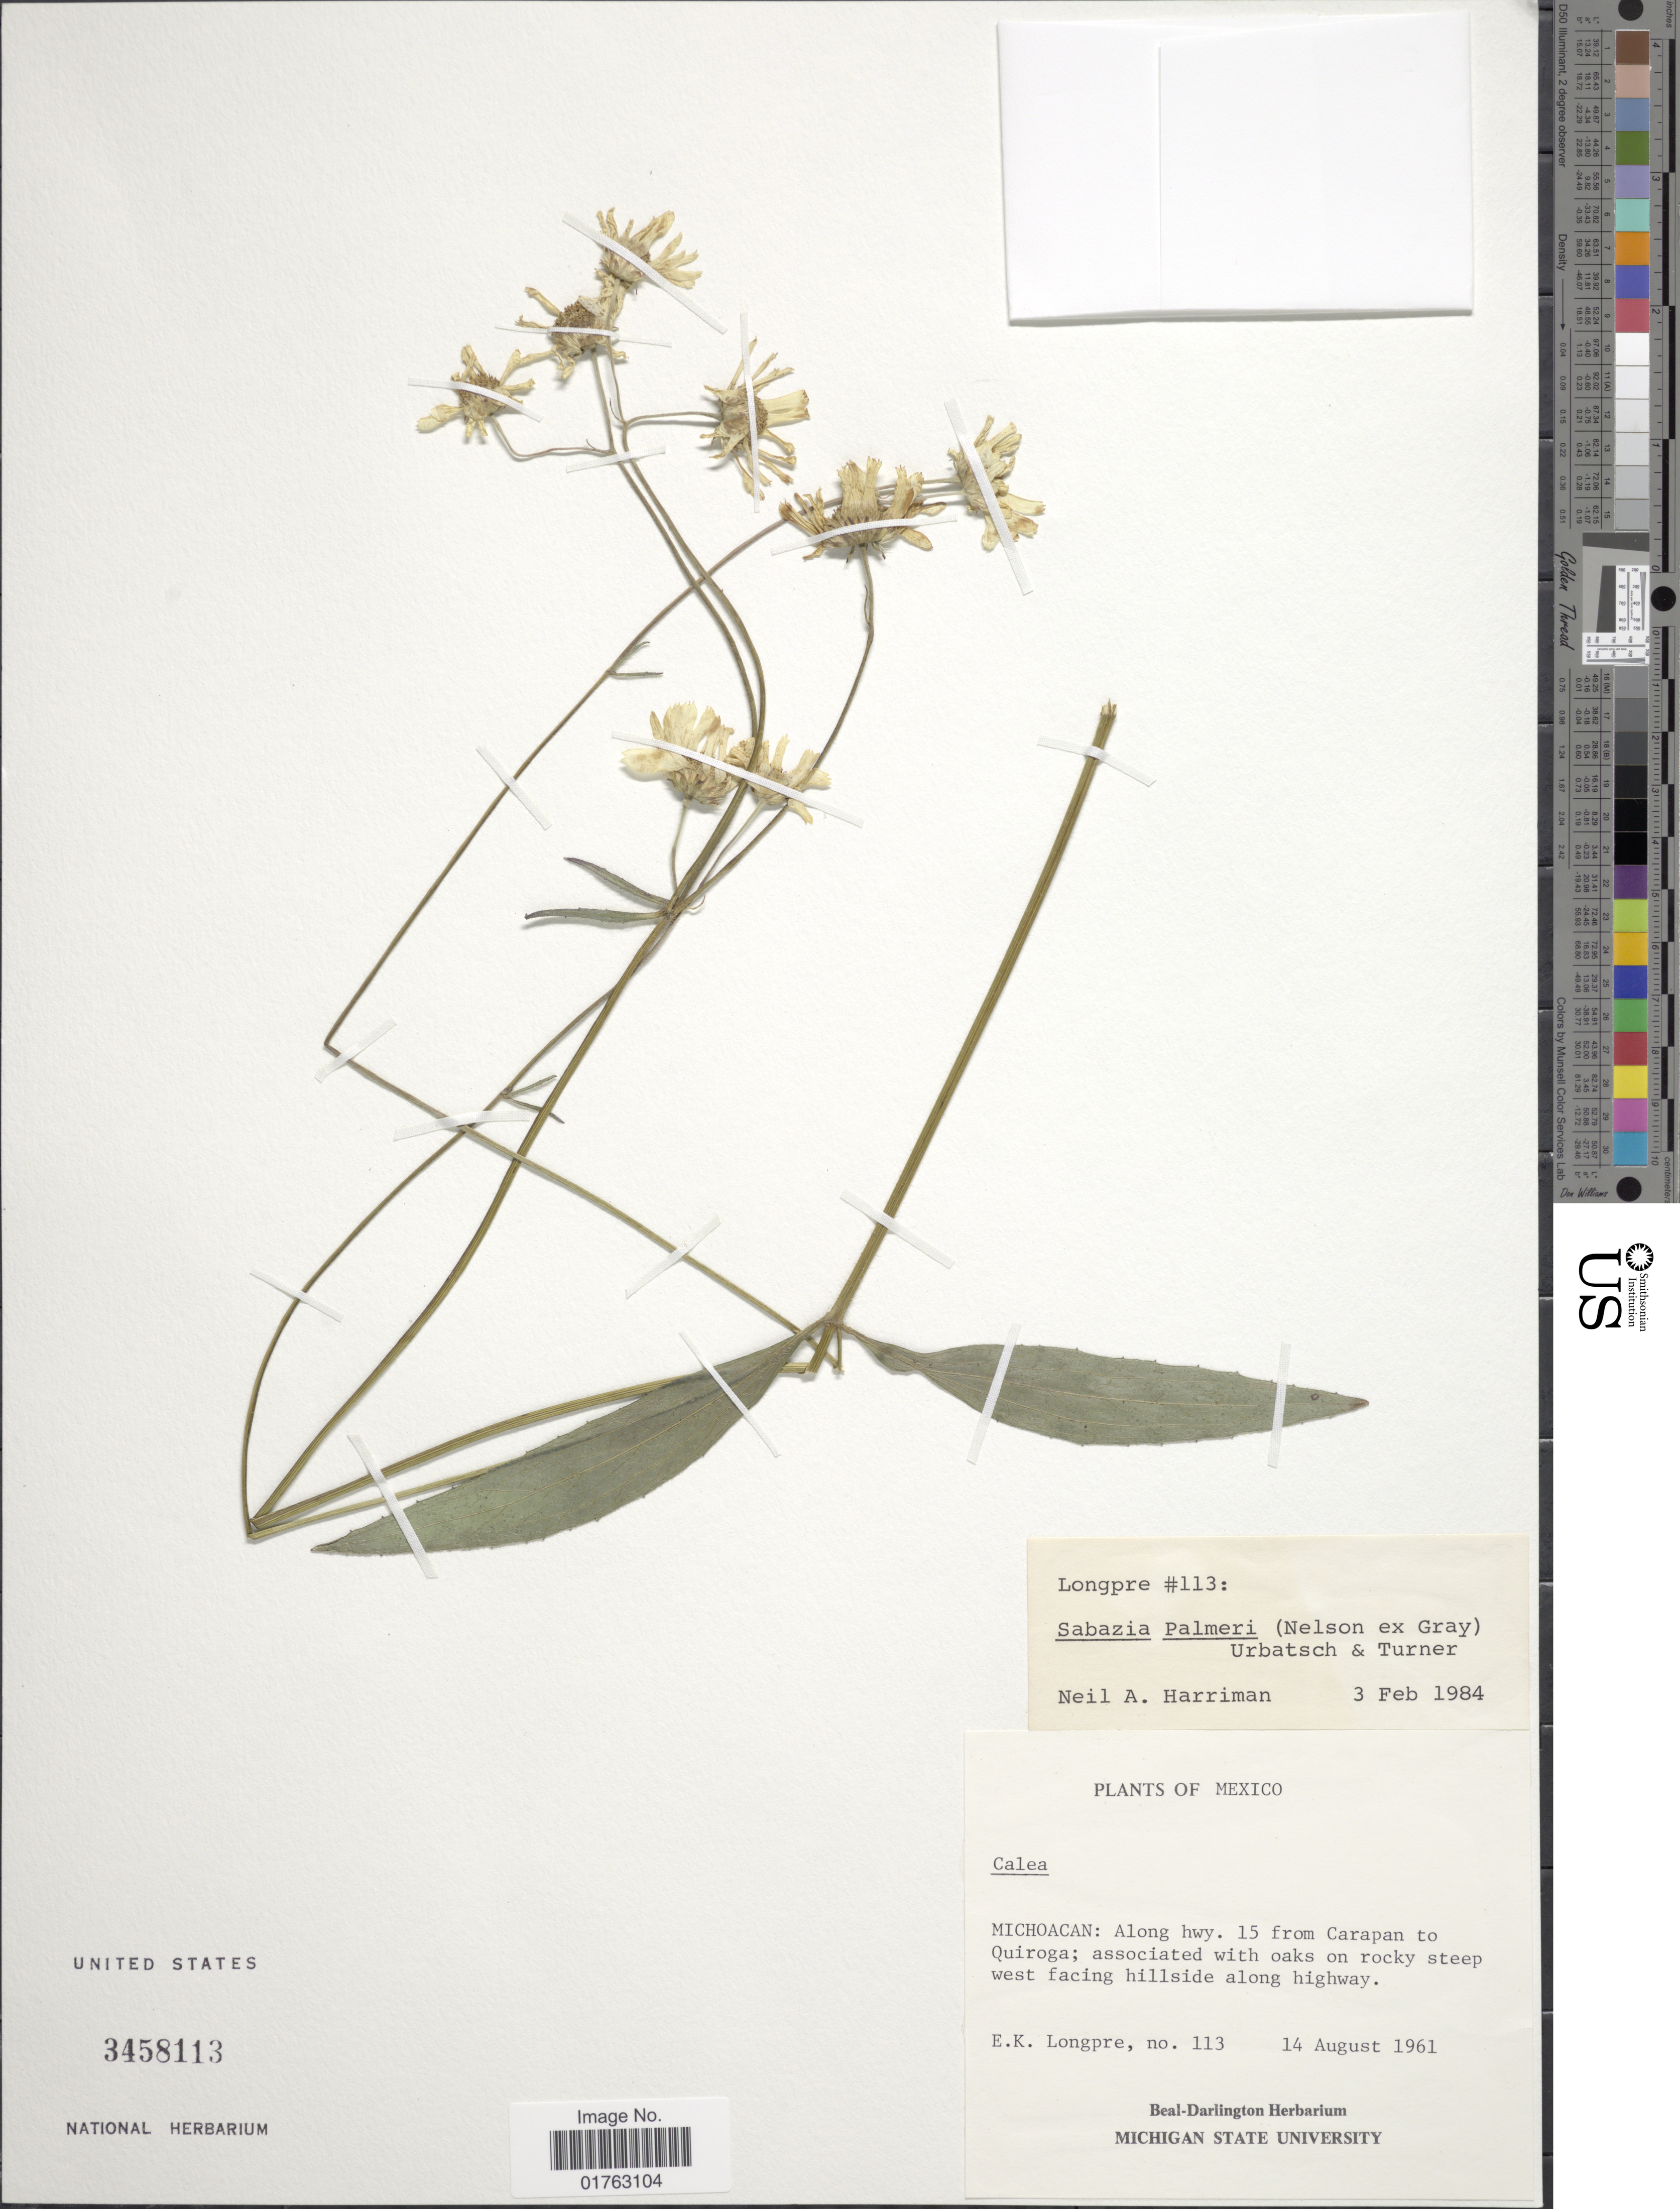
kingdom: Plantae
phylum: Tracheophyta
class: Magnoliopsida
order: Asterales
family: Asteraceae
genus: Sabazia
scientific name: Sabazia palmeri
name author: (S. Watson ex A. Gray) & B.L. Turner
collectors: E. Longpre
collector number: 113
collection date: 1961-08-14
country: Mexico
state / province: Michoacán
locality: Along hwy. 15 from Carapan to Quiroga: associated with oaks on rocky steep west facing hillside along highway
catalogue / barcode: US 3458113